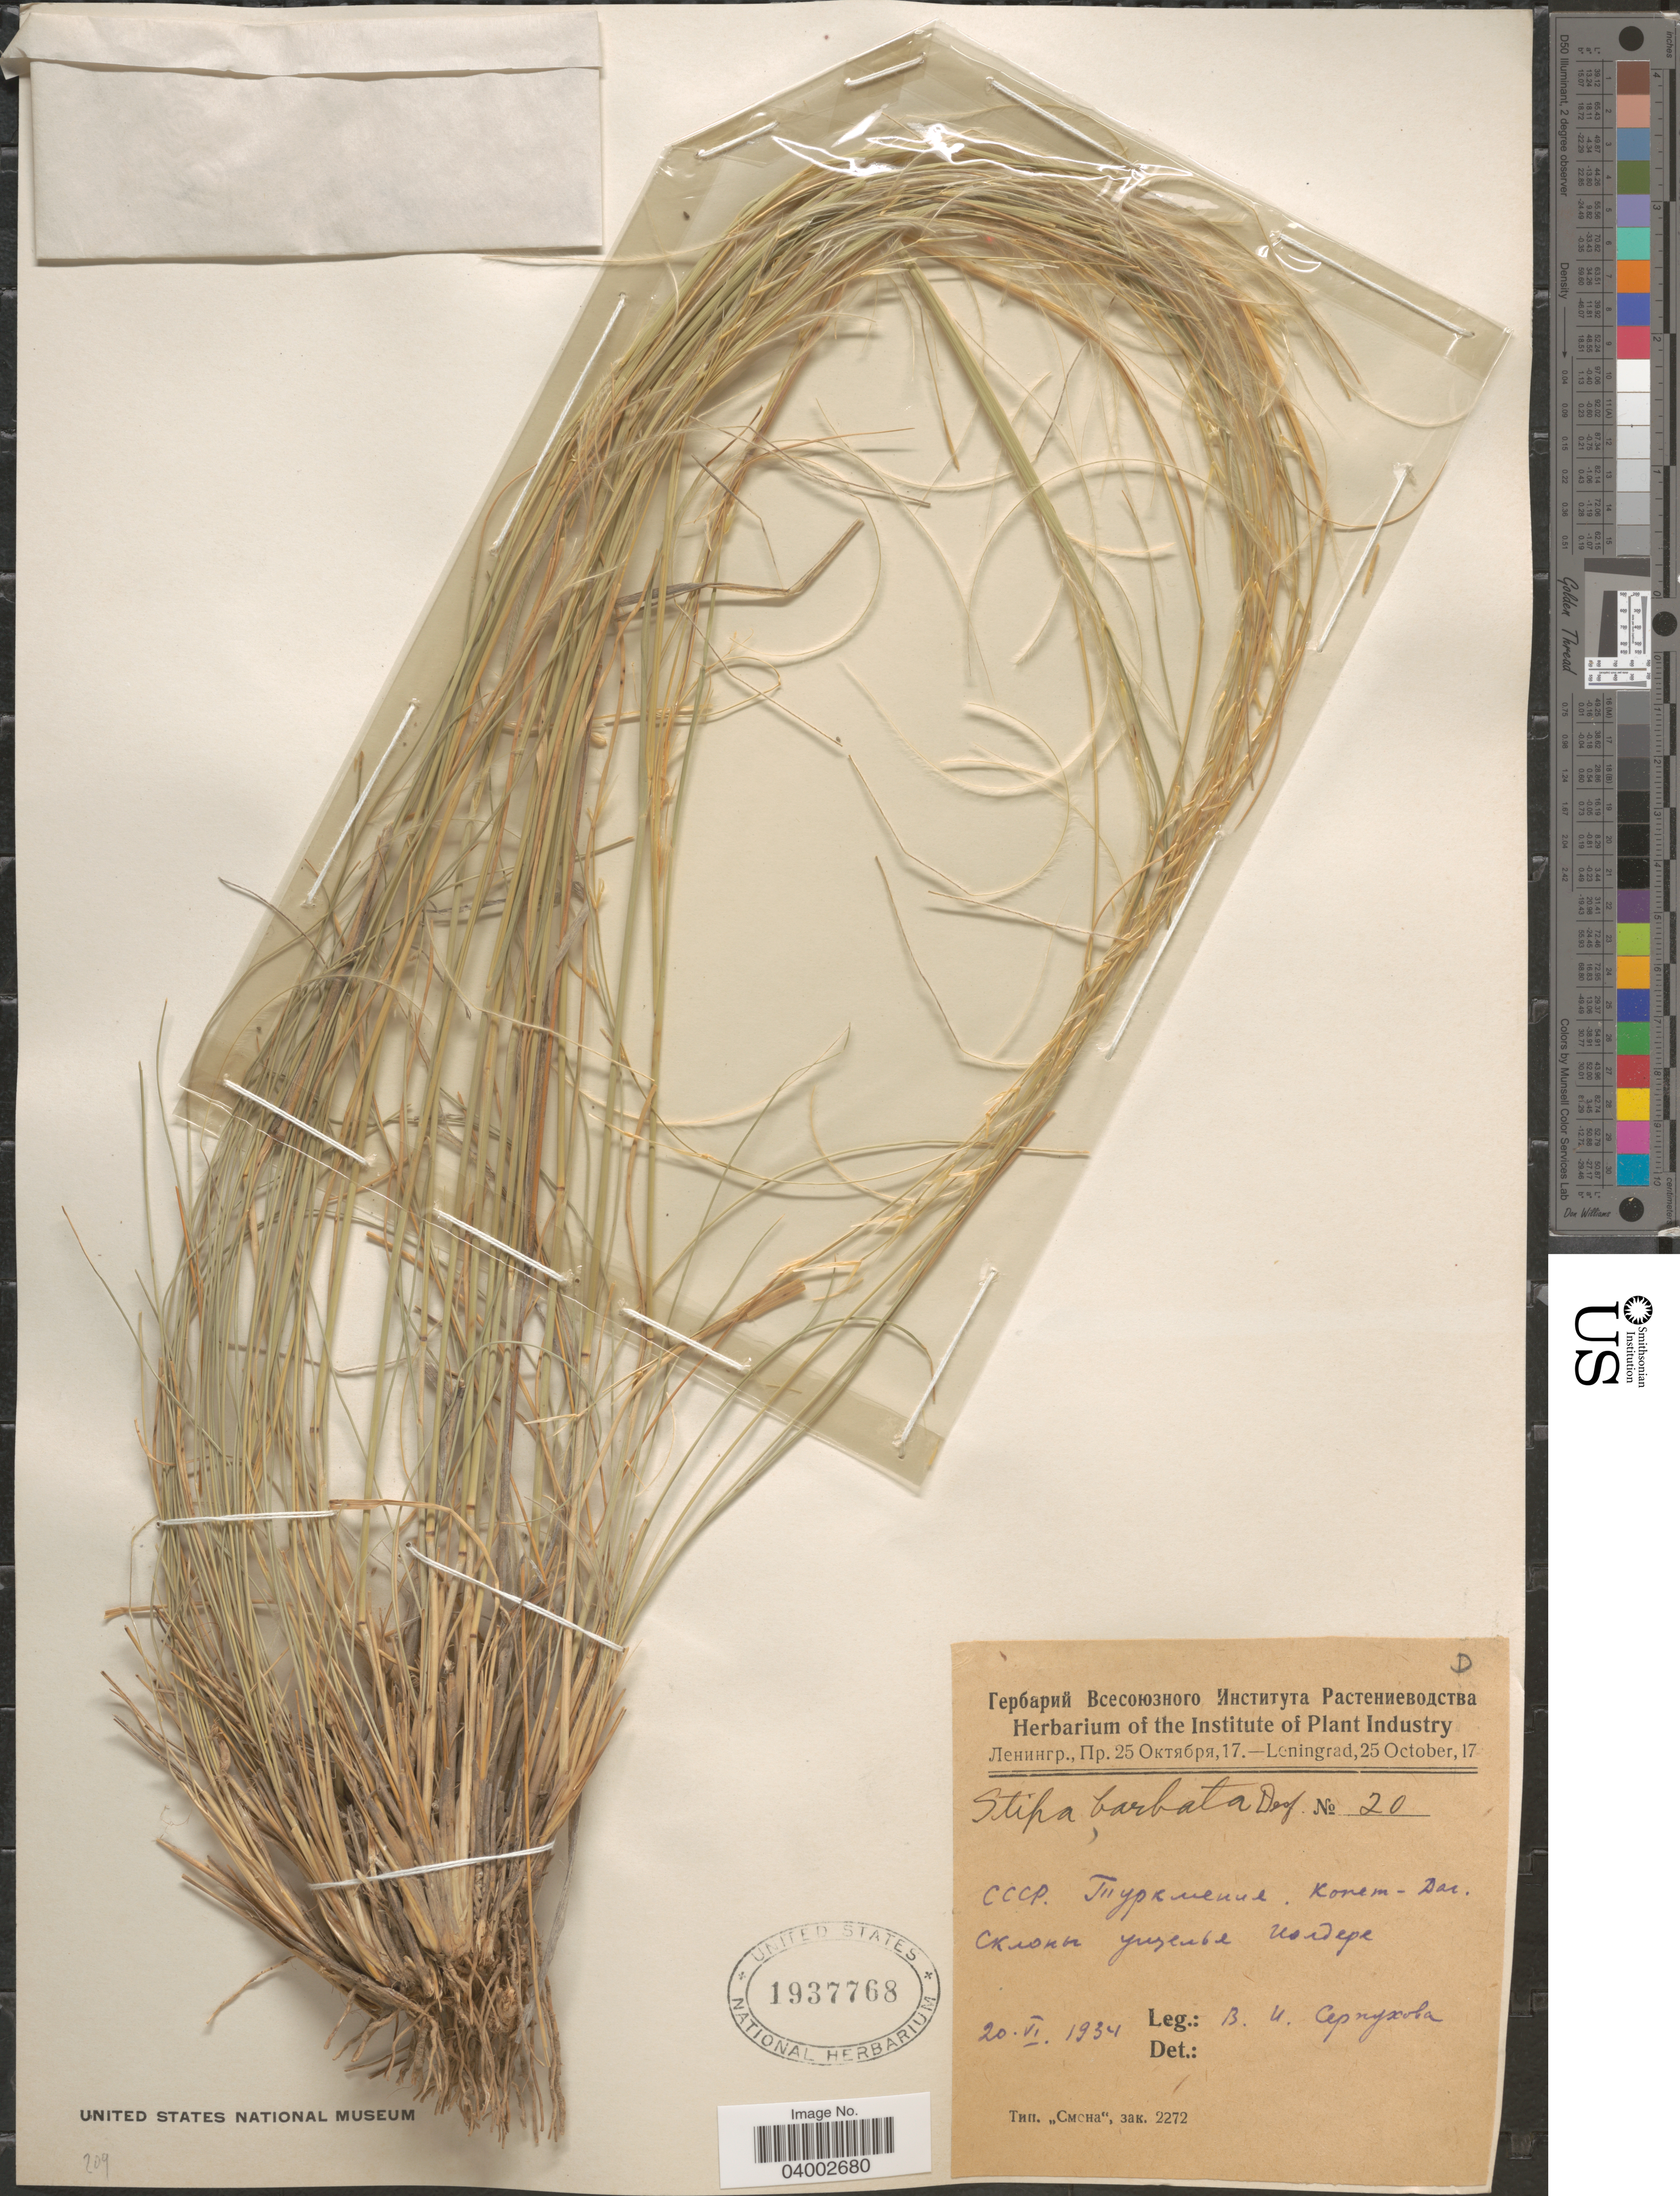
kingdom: Plantae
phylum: Tracheophyta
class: Liliopsida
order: Poales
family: Poaceae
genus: Stipa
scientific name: Stipa barbata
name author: Michx.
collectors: V. Serpukhova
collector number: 20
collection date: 1934-06-20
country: Turkmenistan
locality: Kopet-Dag Mts.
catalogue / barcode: US 1937768